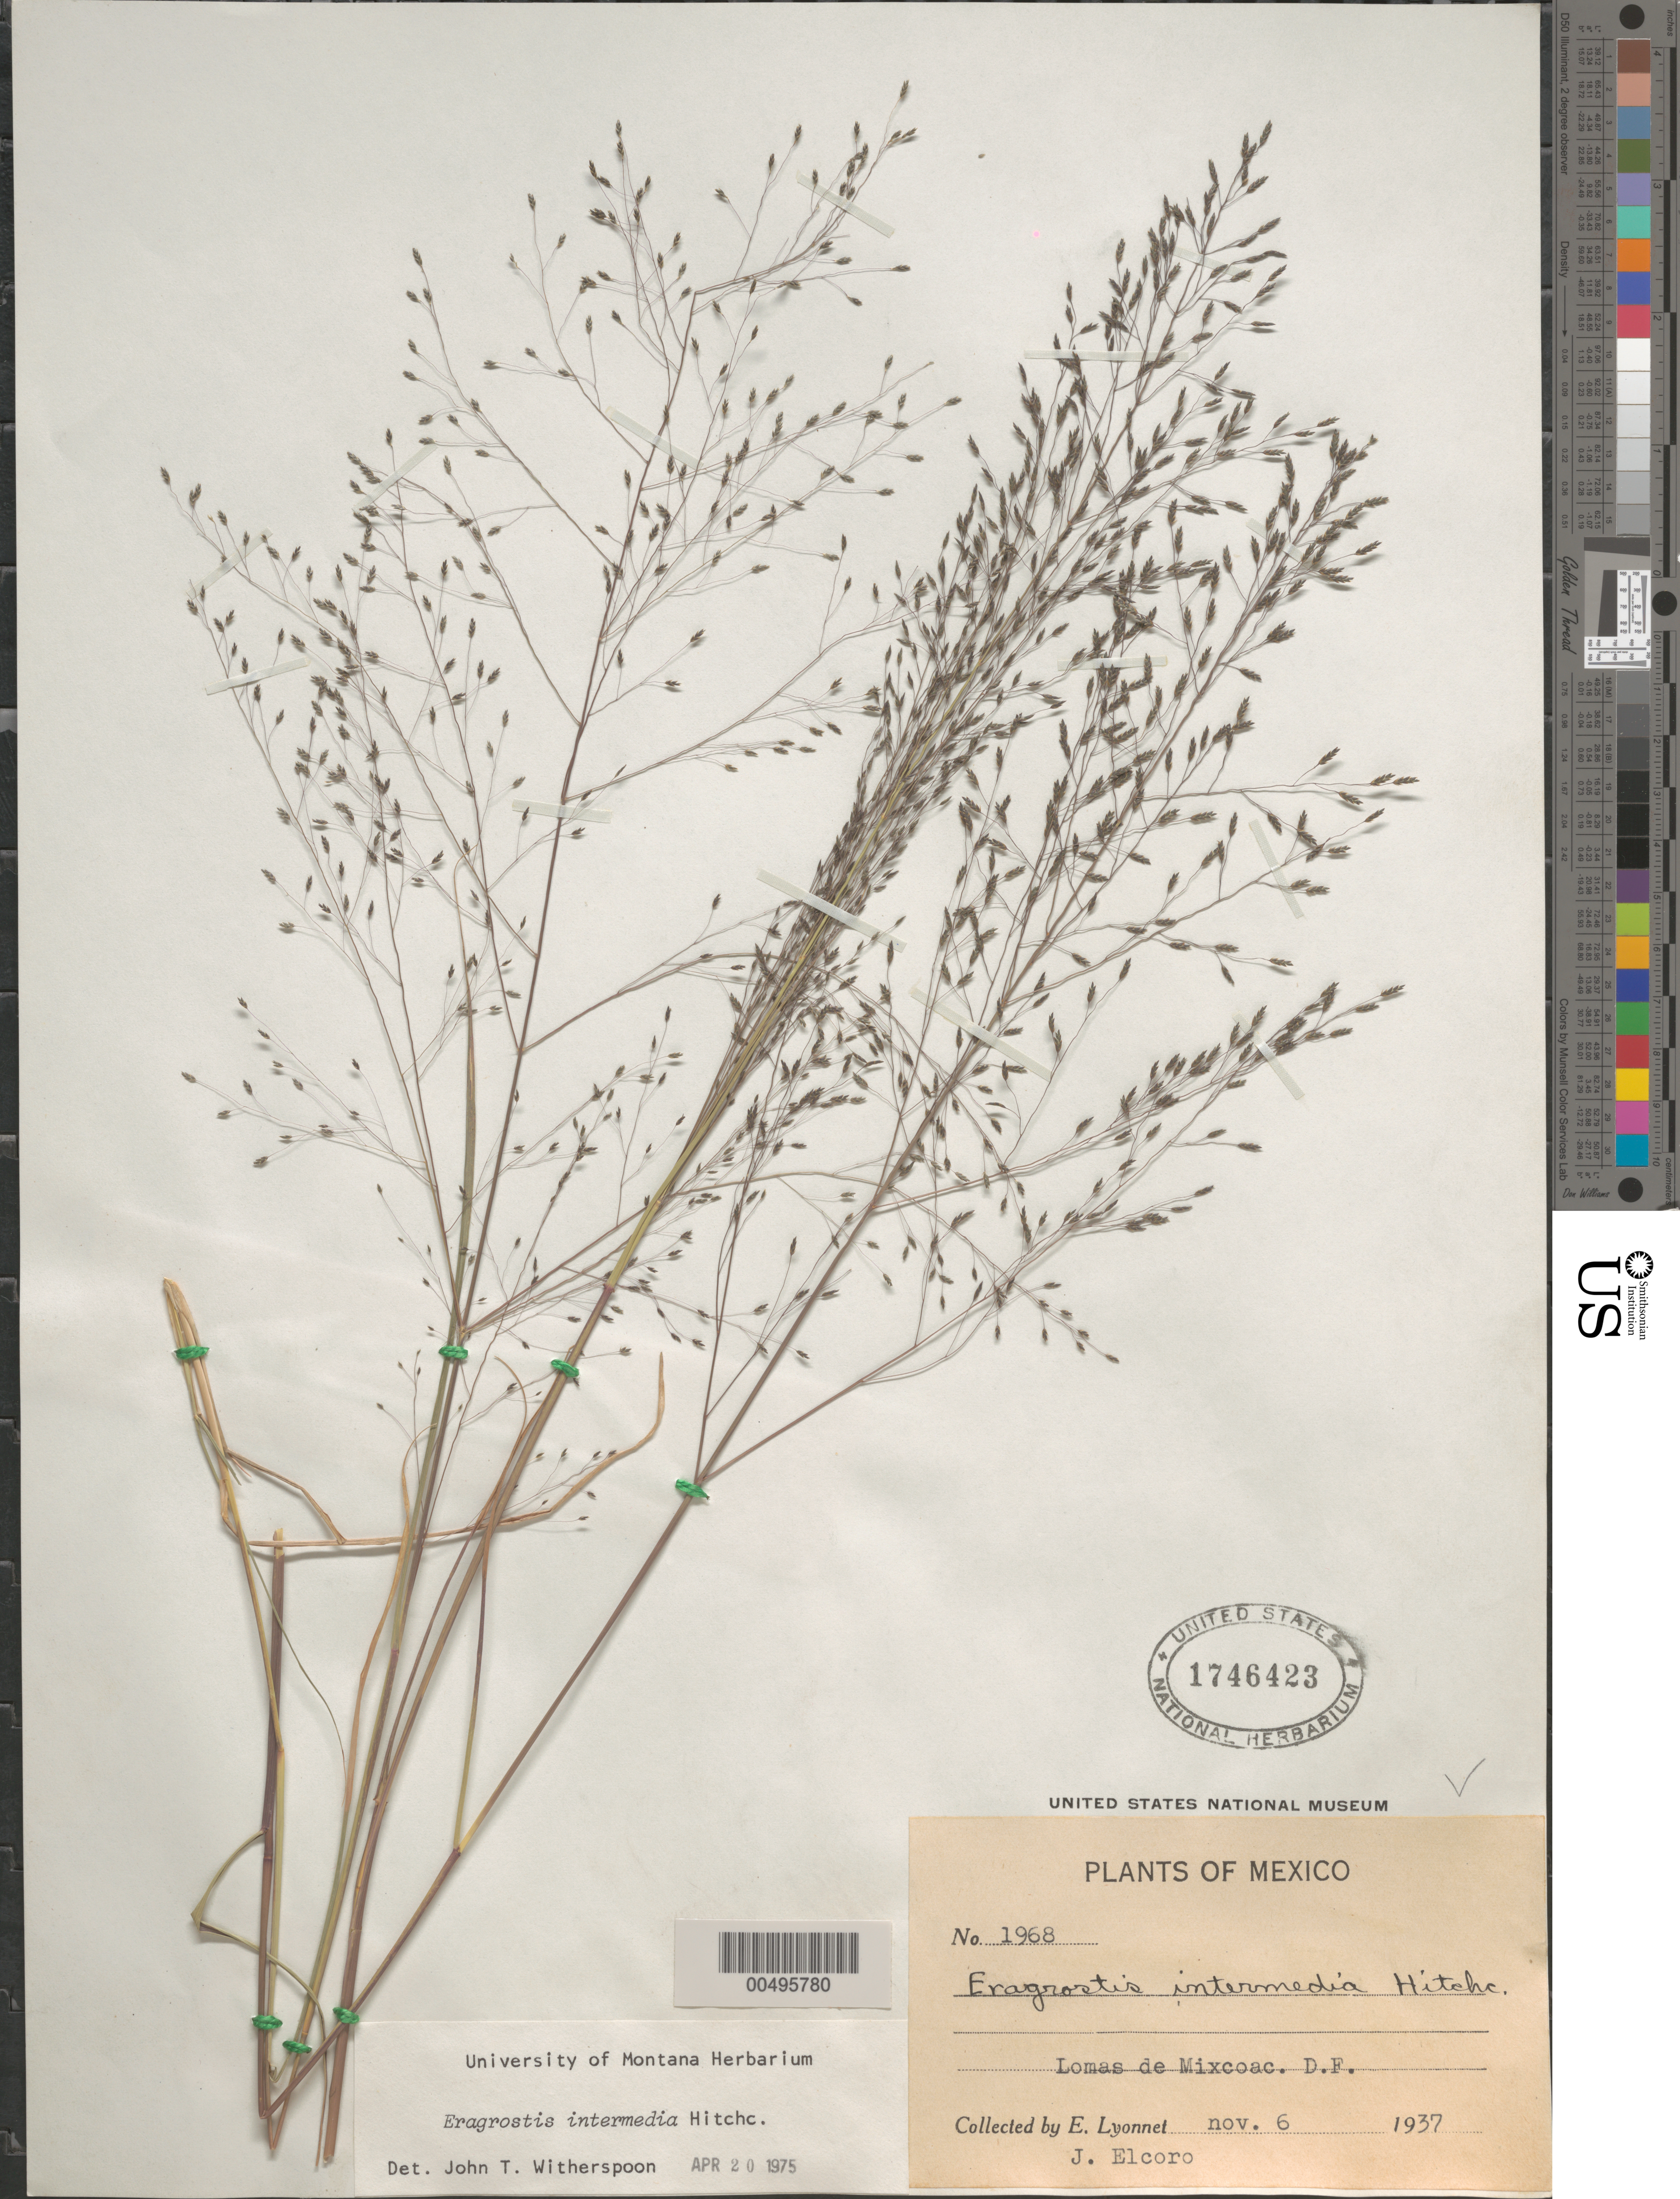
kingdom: Plantae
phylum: Tracheophyta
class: Liliopsida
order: Poales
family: Poaceae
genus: Eragrostis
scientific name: Eragrostis intermedia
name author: Hitchc.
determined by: Witherspoon, John T.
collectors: Bro. E. Lyonnet & J. Elcoro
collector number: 1968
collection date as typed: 6 Nov 1937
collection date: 1937-11-06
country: Mexico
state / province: Distrito Federal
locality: Lomas de Mixcoac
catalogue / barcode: US 1746423